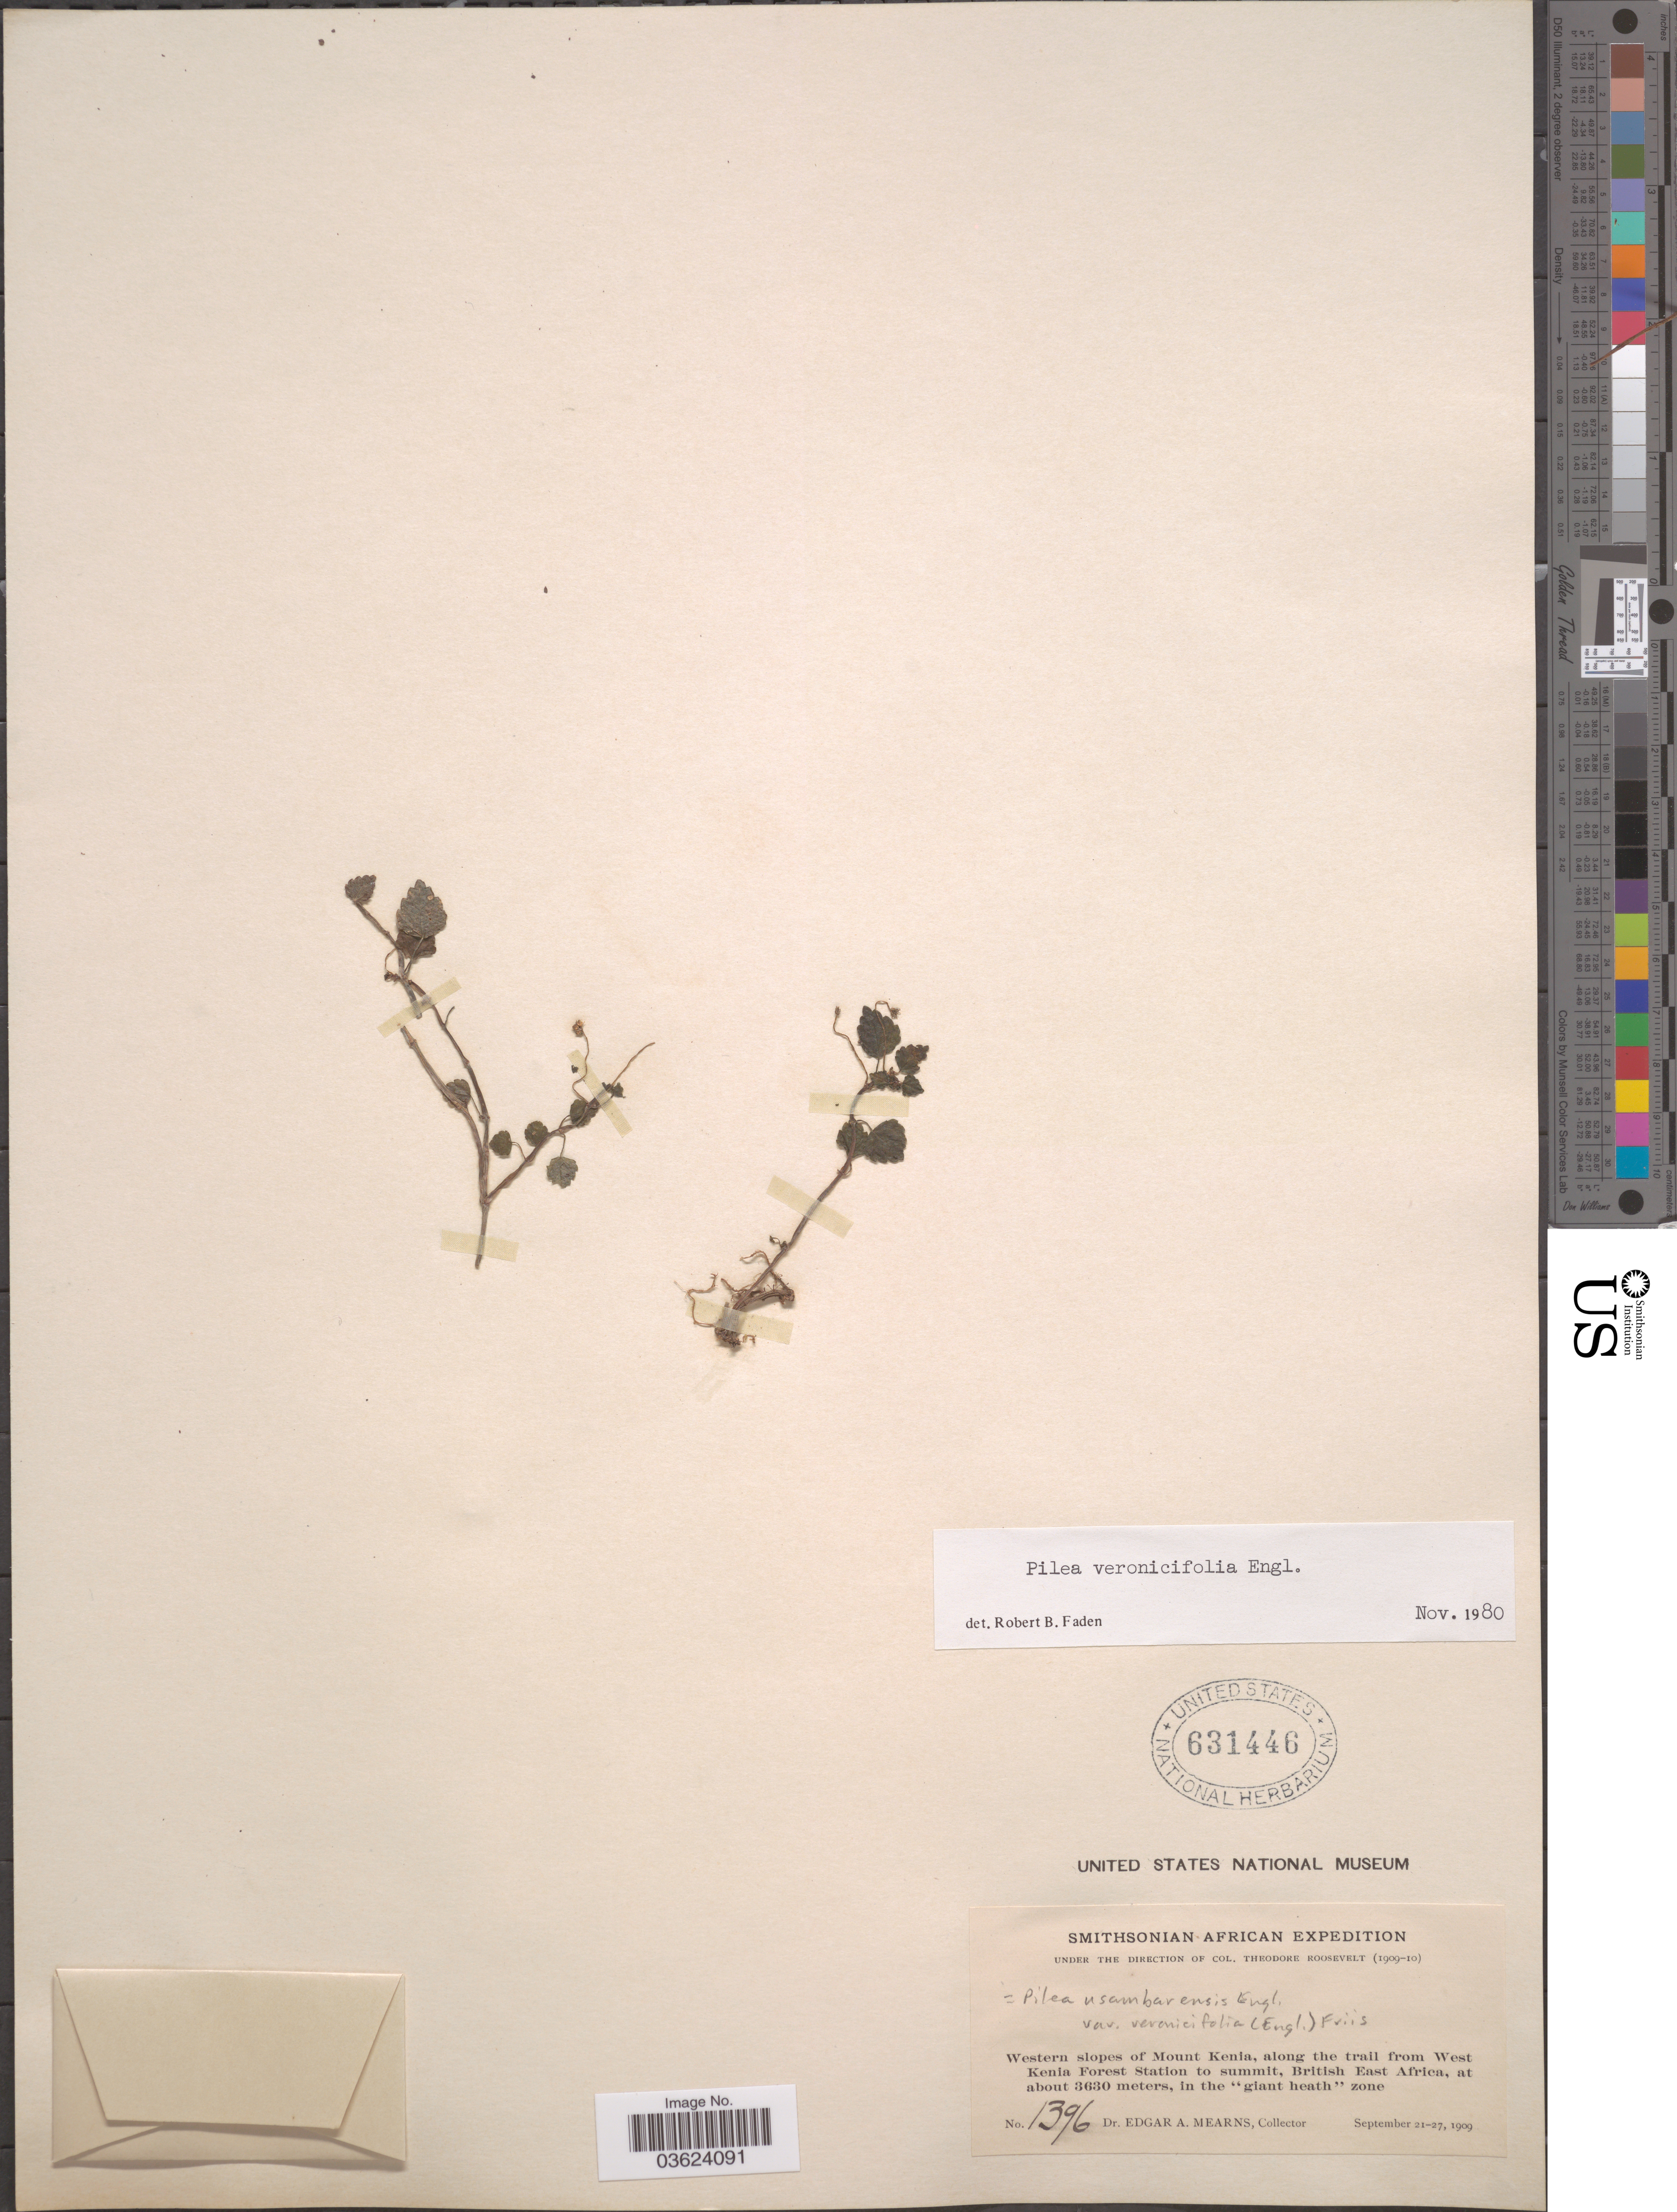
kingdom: Plantae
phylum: Tracheophyta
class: Magnoliopsida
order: Rosales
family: Urticaceae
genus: Pilea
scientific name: Pilea usambarensis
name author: Engl.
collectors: E. A. Mearns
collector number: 1396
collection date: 1909-09-21/1909-09-27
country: Kenya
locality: Western slopes of Mount Kenia, along the trail from West Kenia Forest Station to summit, British East Africa, in the "giant heath" zone.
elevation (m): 3630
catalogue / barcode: US 631446